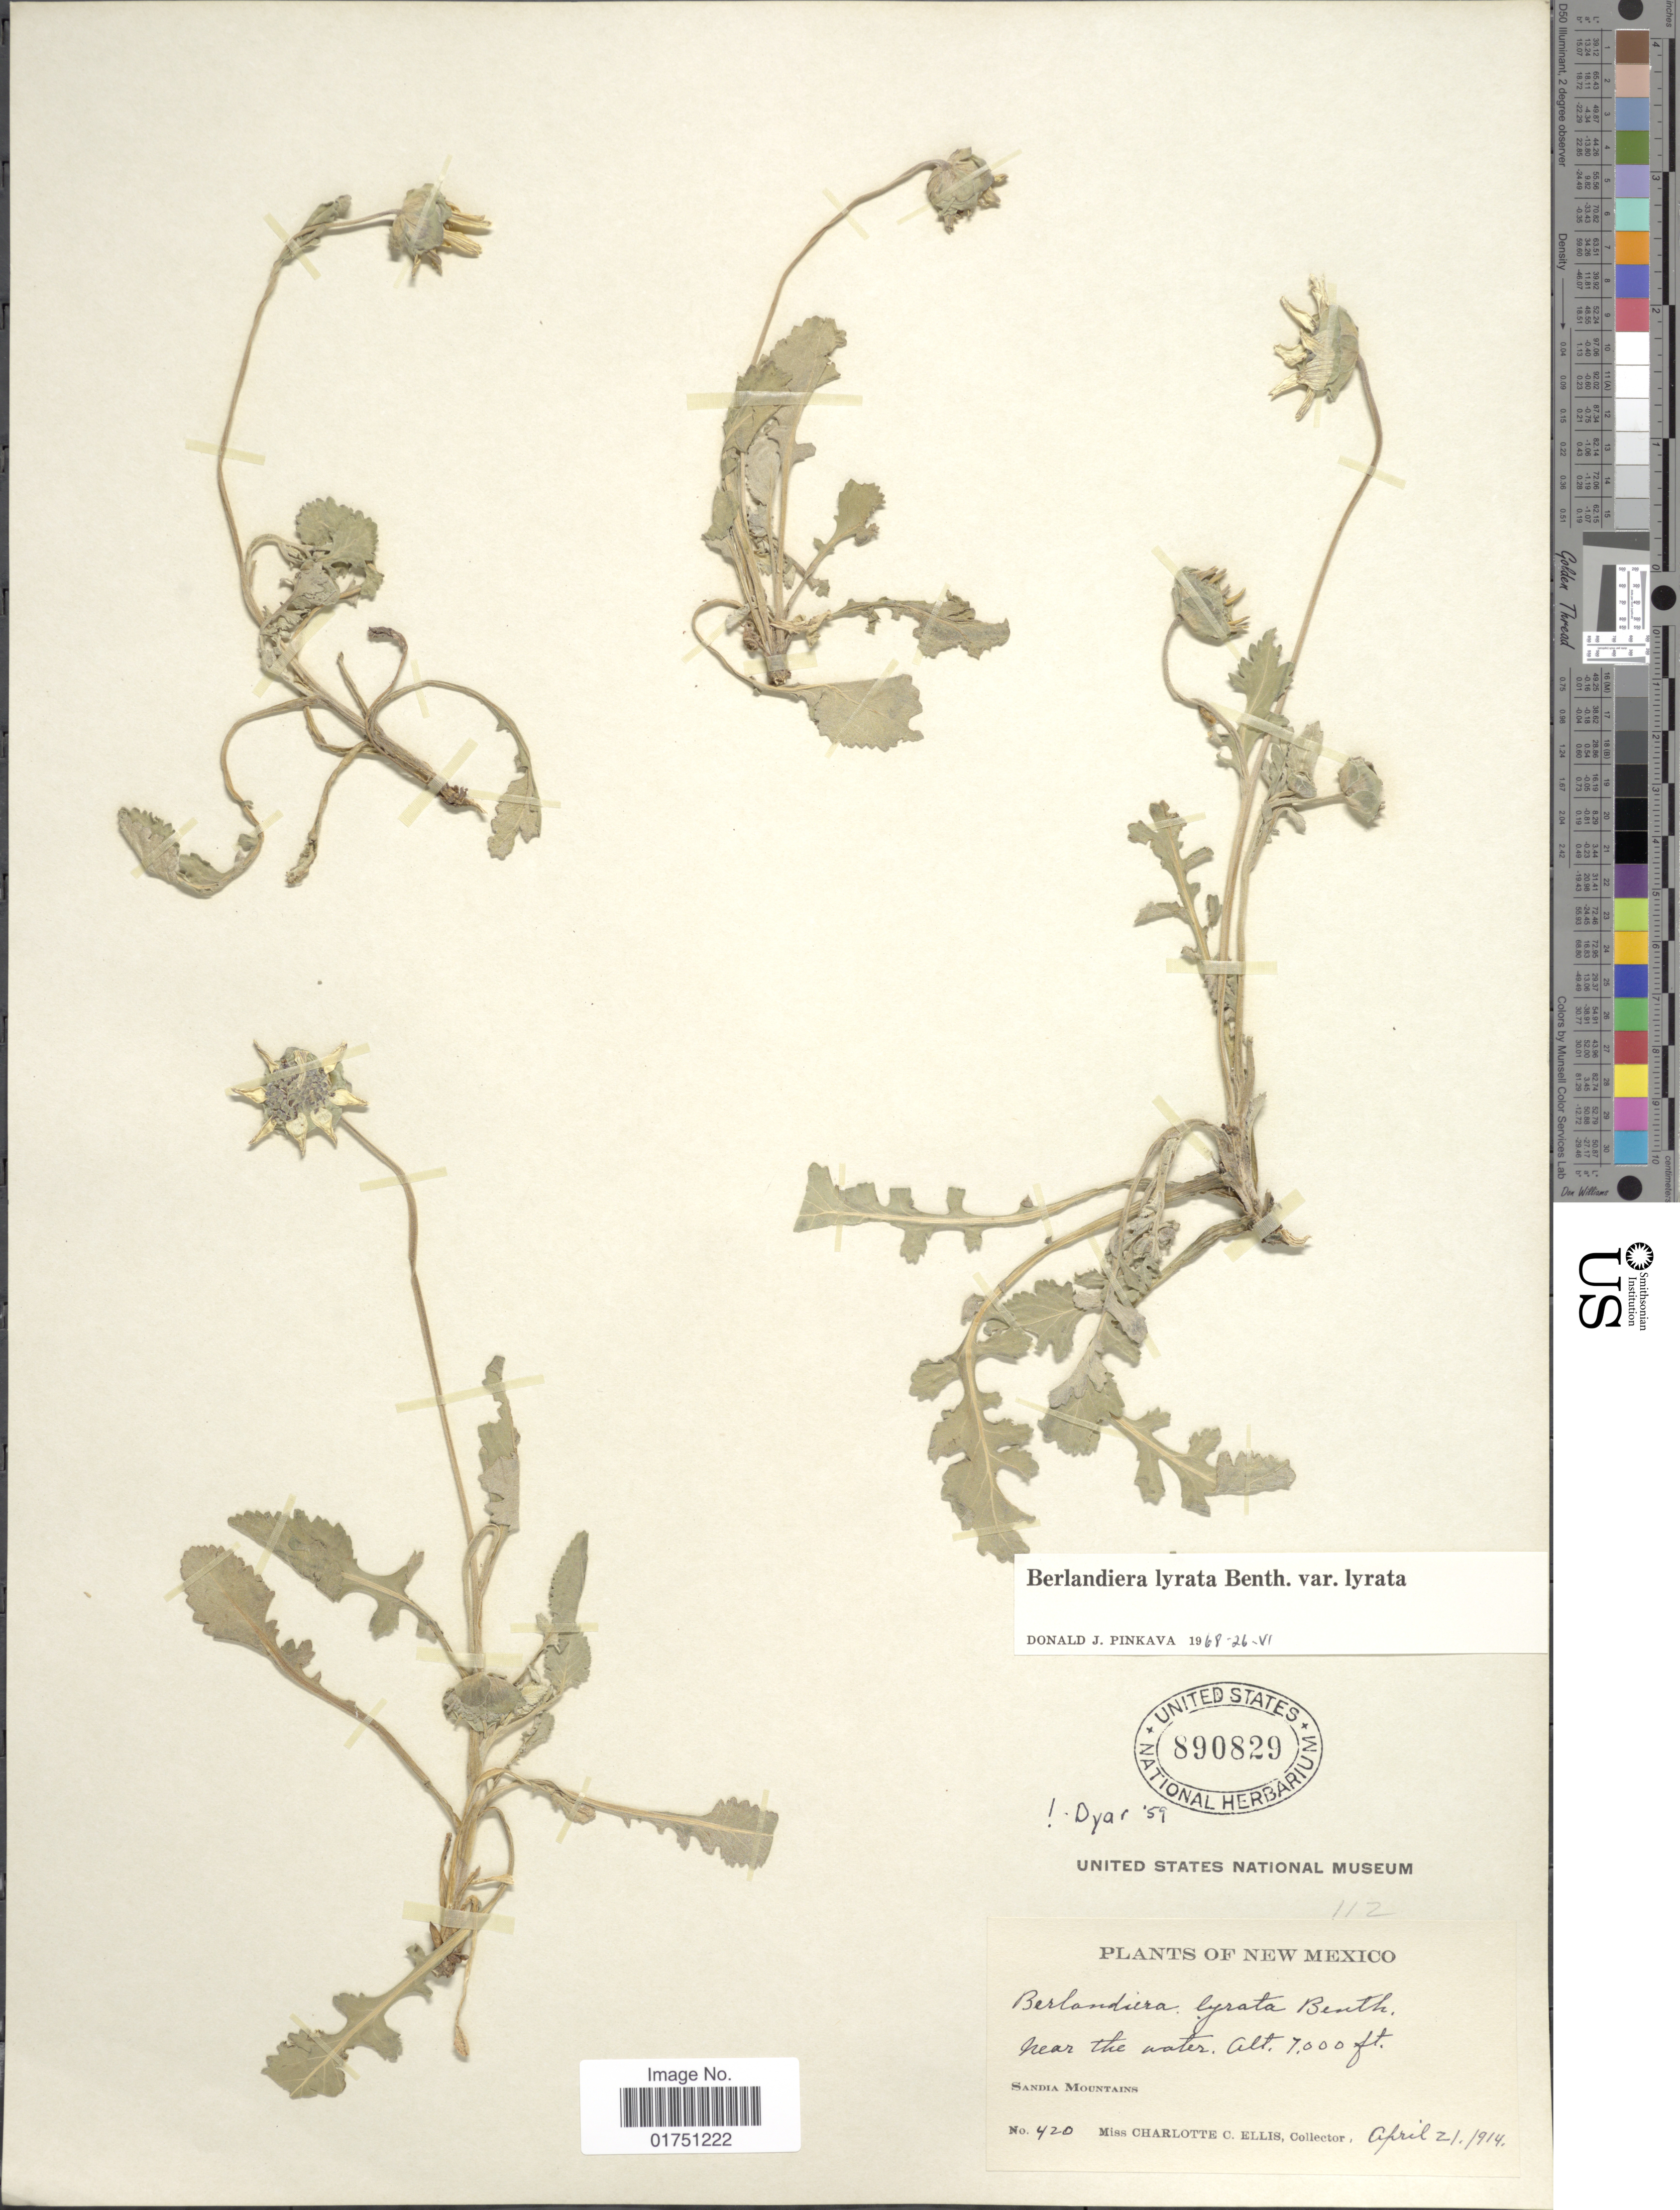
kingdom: Plantae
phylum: Tracheophyta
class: Magnoliopsida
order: Asterales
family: Asteraceae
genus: Berlandiera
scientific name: Berlandiera lyrata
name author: Benth.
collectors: C. C. Ellis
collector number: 420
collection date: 1914-04-21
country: United States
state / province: New Mexico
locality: Near the water. Sandia Mountains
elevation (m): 2134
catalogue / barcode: US 890829